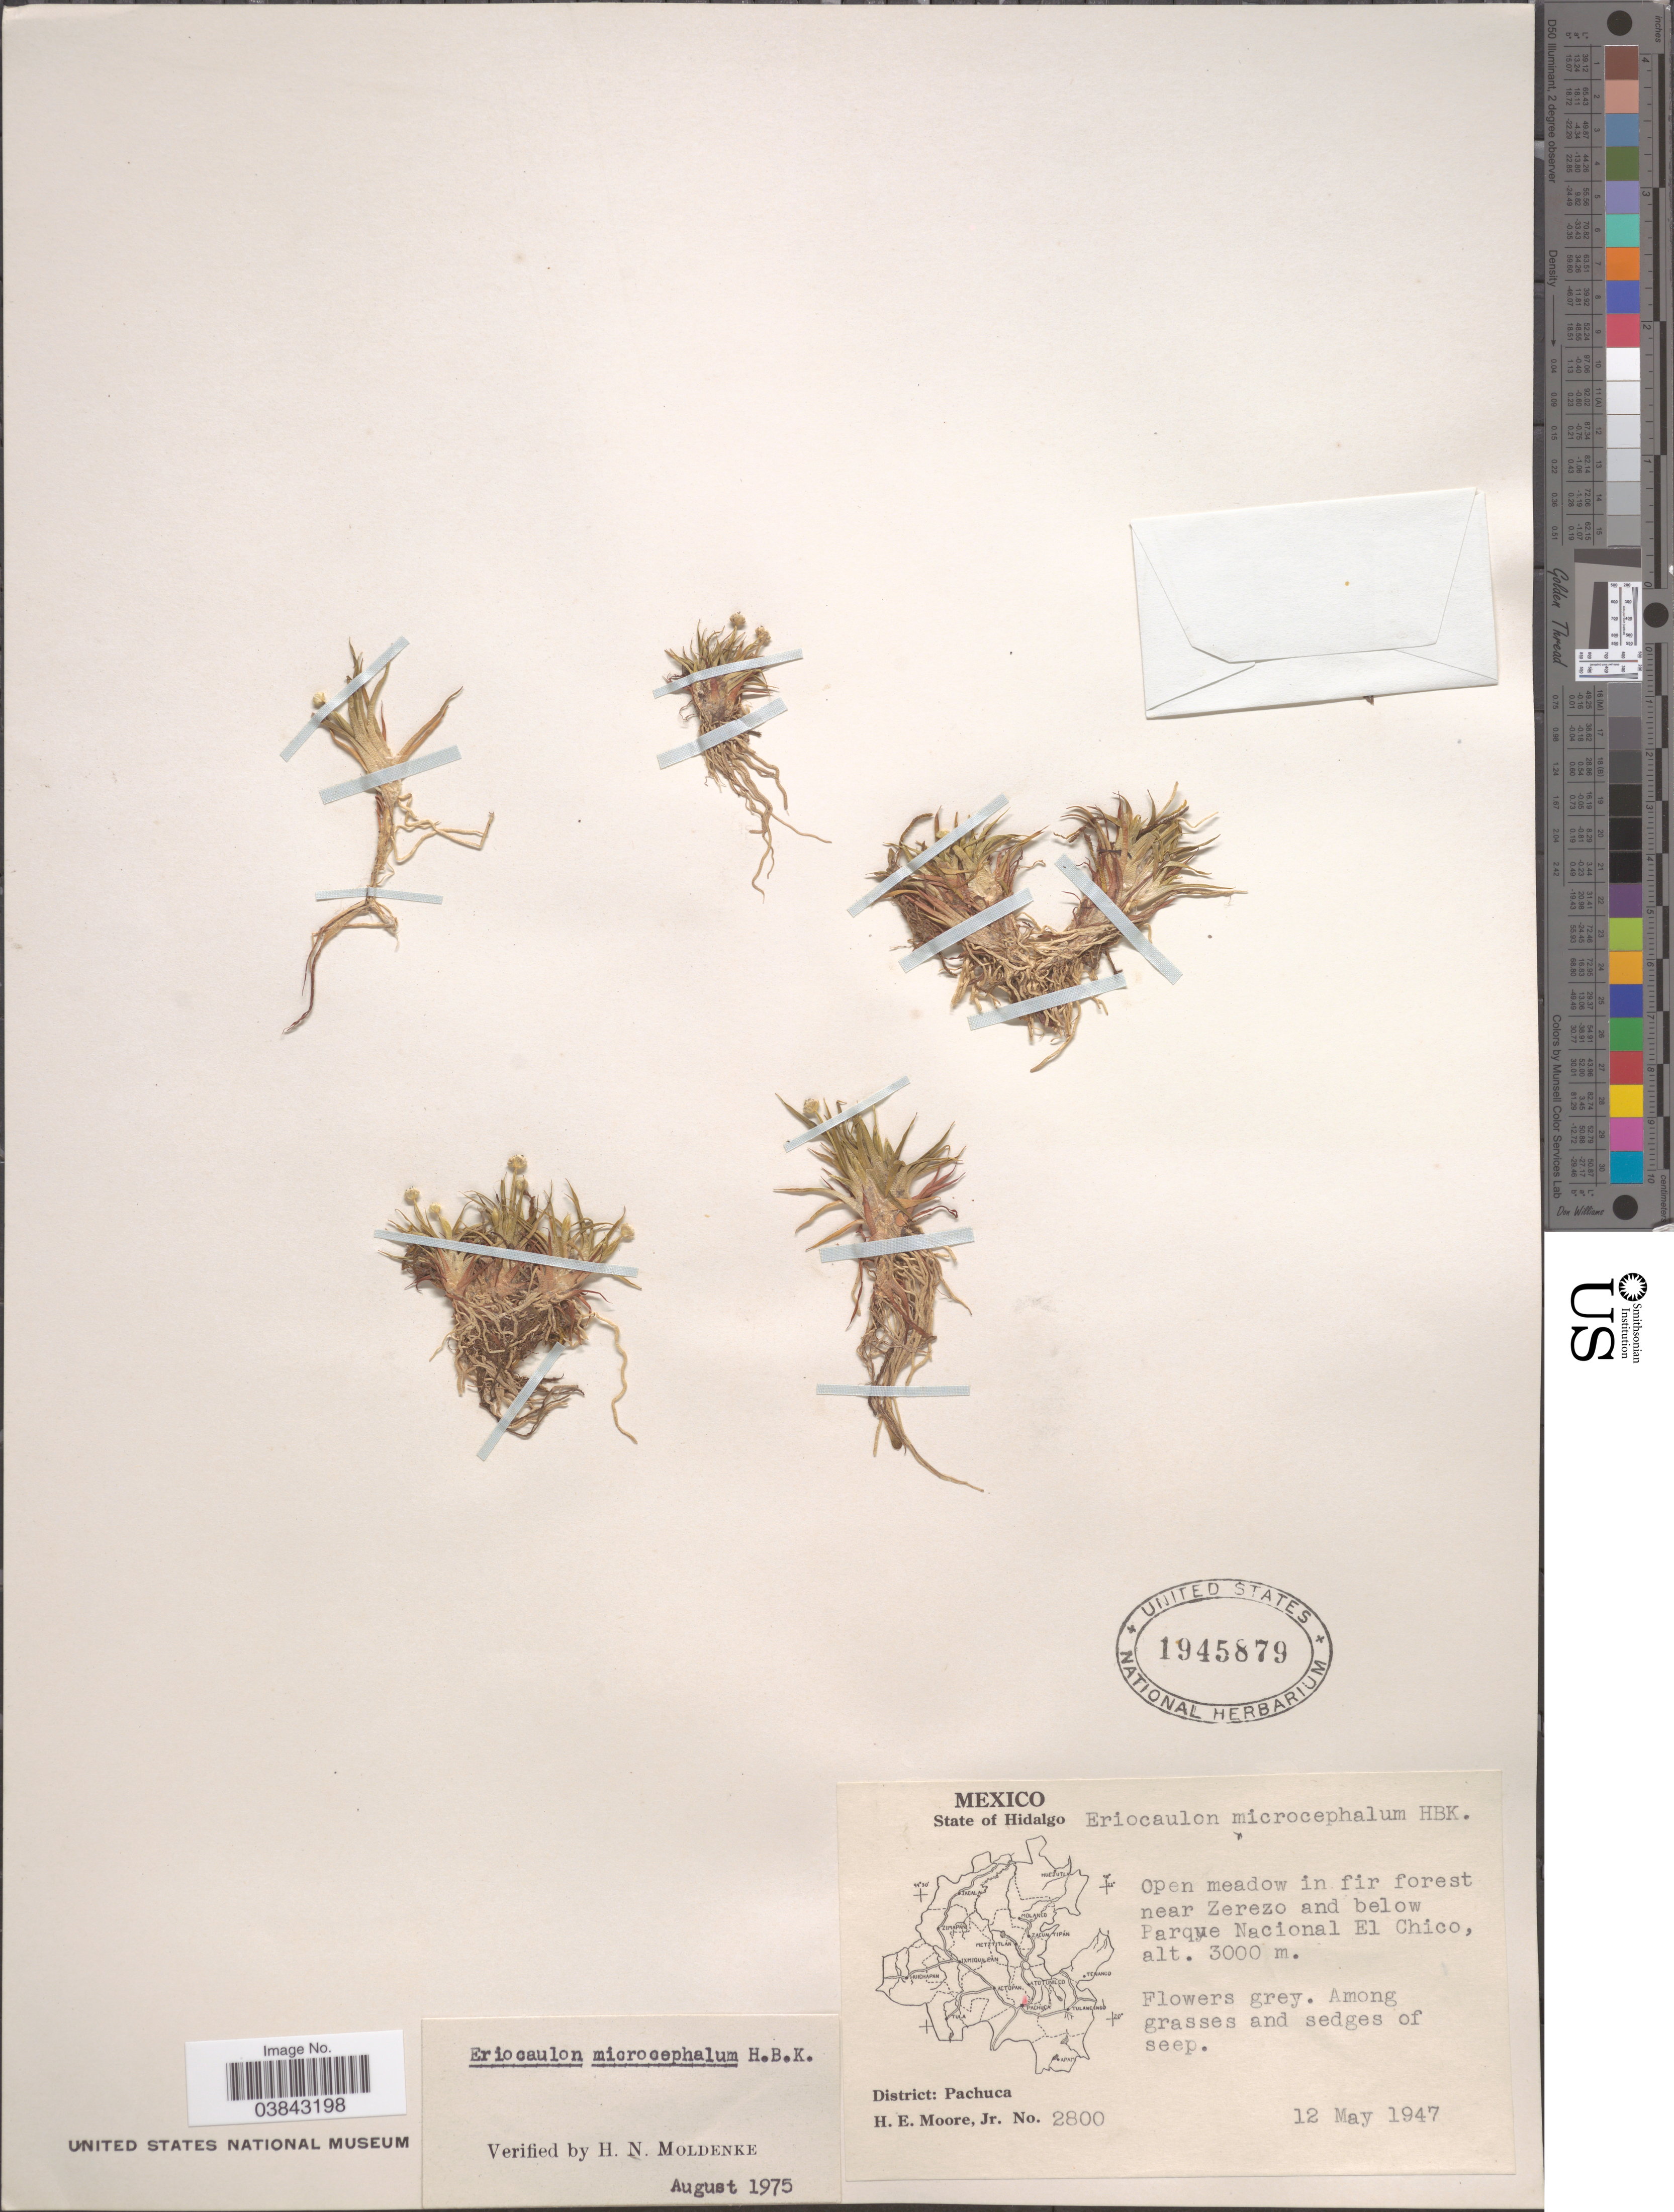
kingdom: Plantae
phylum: Tracheophyta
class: Liliopsida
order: Poales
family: Eriocaulaceae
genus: Eriocaulon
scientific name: Eriocaulon microcephalum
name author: Kunth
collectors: H. Moore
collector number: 2800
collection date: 1947-05-12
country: Mexico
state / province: Hidalgo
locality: Near Zerezo and below Parque Nacional El Chico. District: Pachuca.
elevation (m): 3000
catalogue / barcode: US 1945879